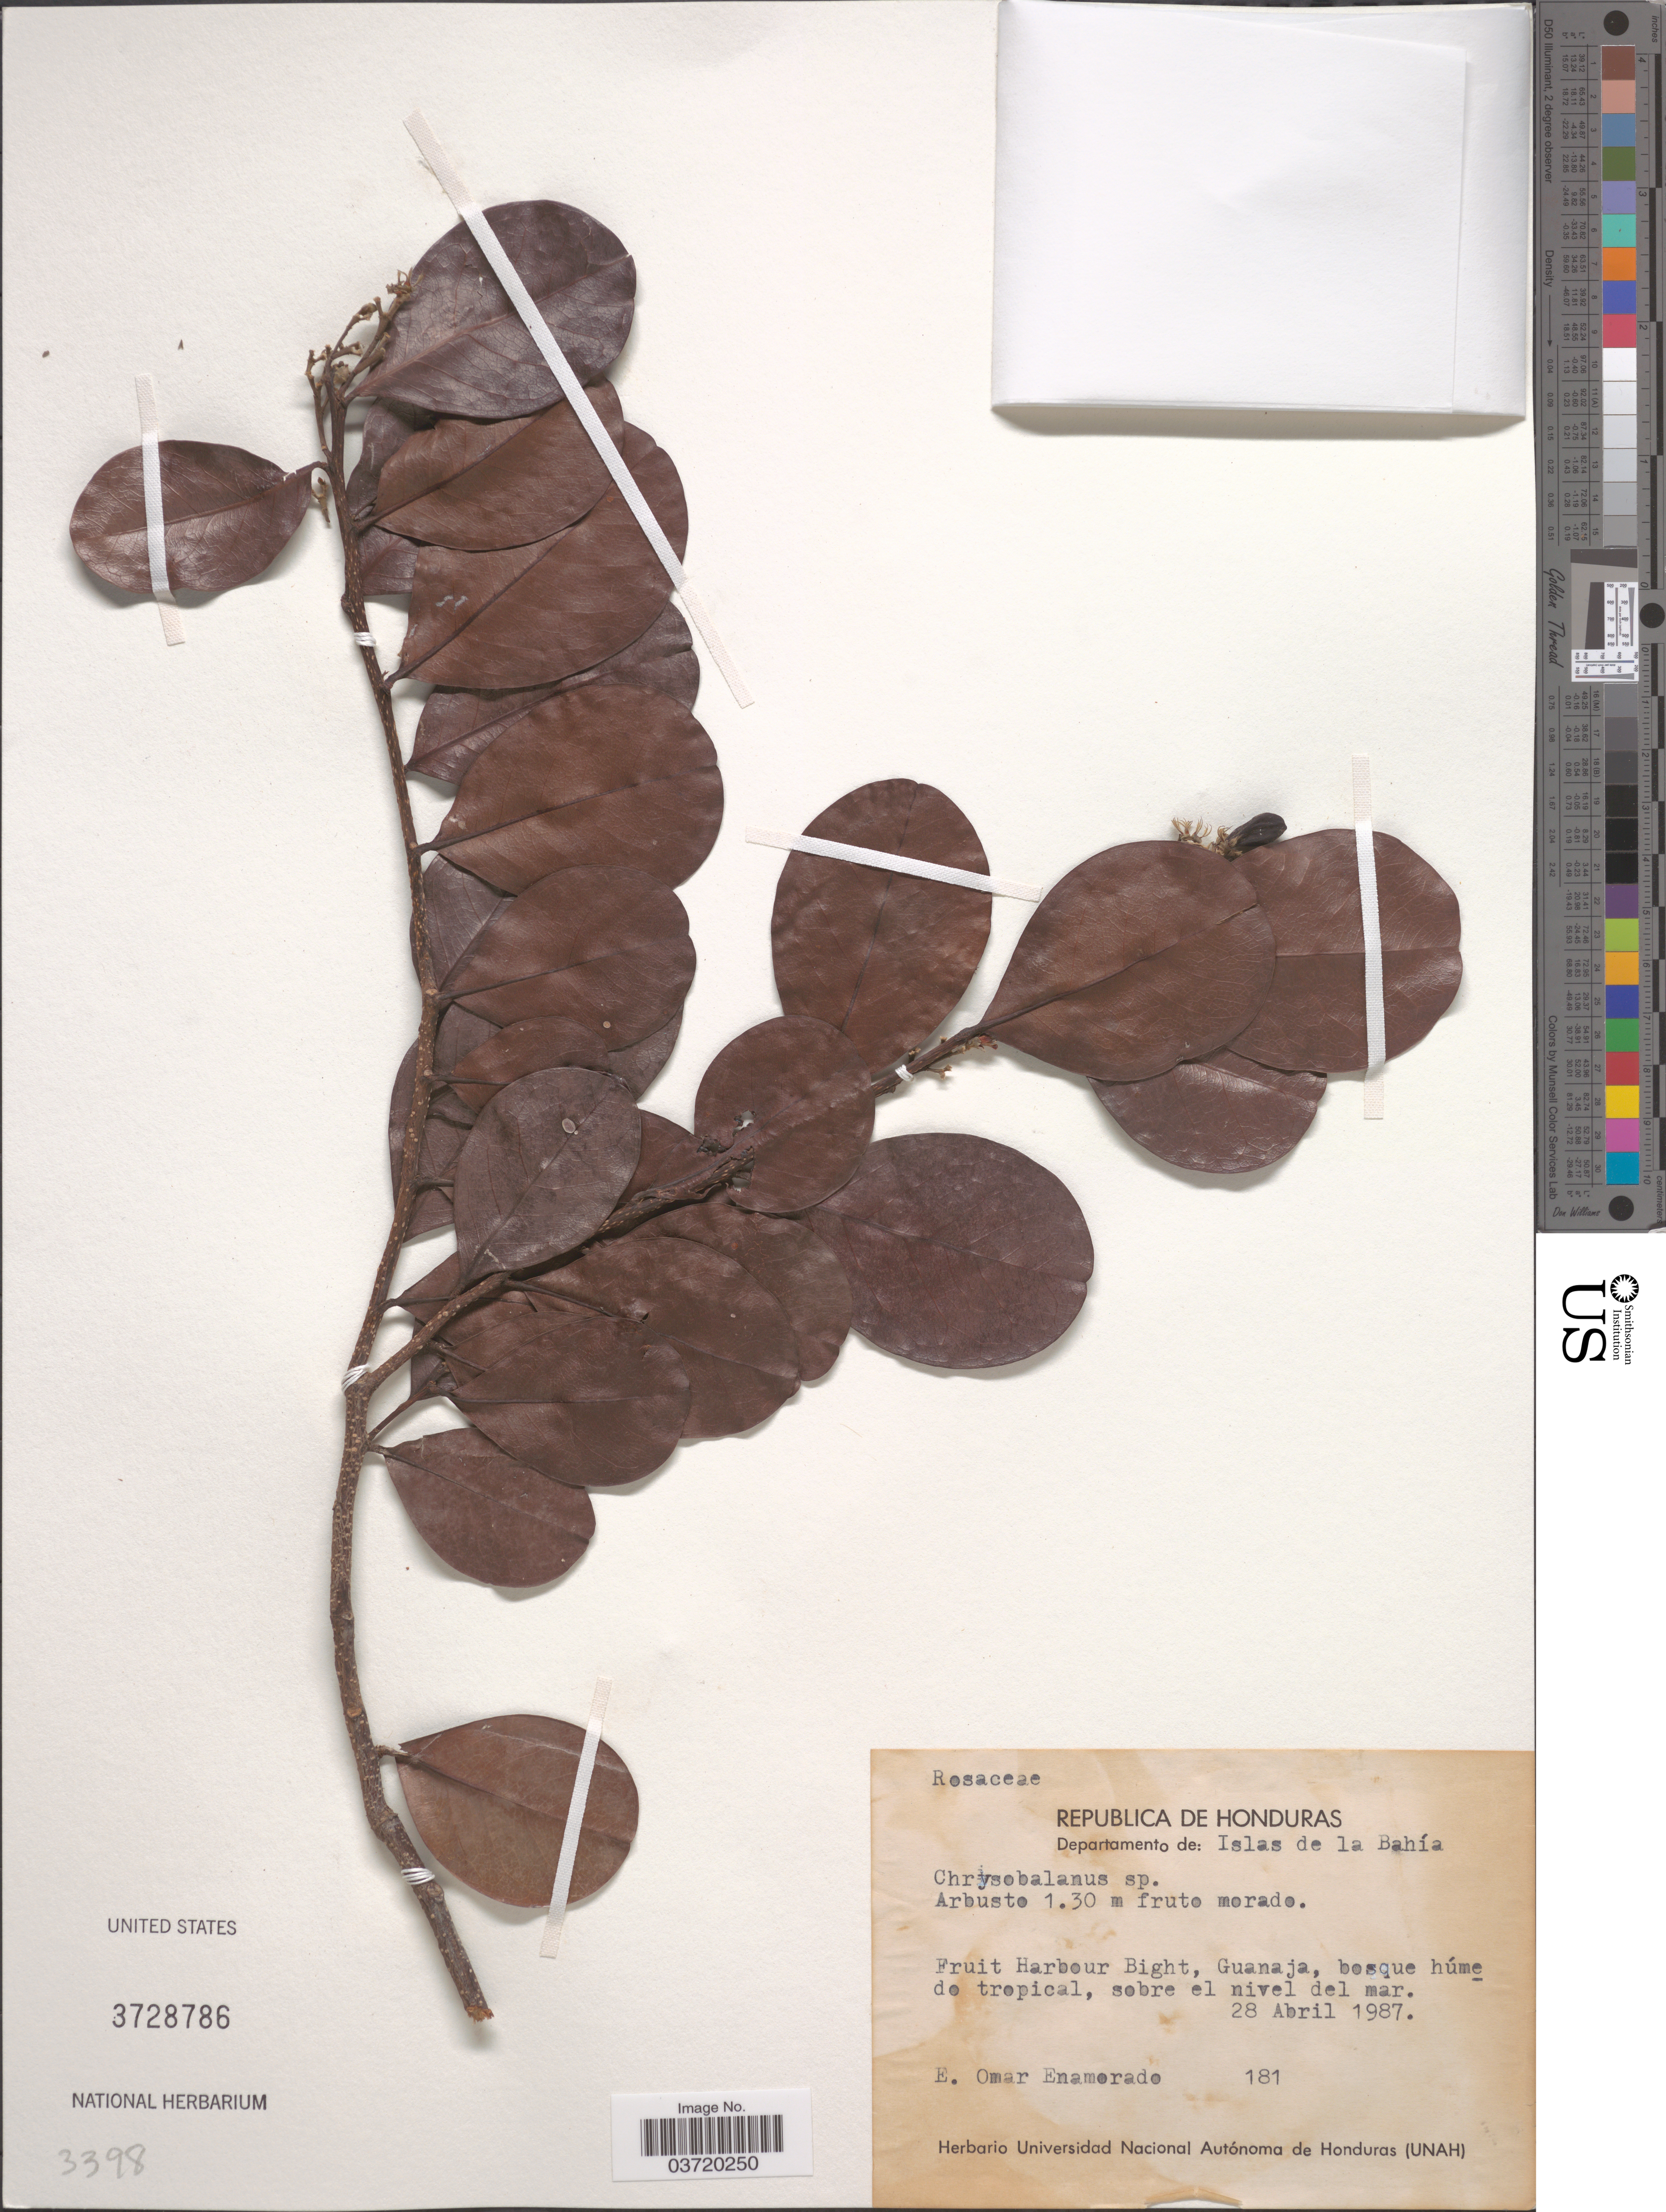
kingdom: Plantae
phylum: Tracheophyta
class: Magnoliopsida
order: Malpighiales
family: Chrysobalanaceae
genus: Chrysobalanus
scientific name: Chrysobalanus sp.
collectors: E. Enamorado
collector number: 181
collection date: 1987-04-28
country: Honduras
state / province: Islas de la Bahía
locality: Departamento de: Islas de la Bahía. Fruit Harbour Bight, Guanaja, bosque Húmedo tropical.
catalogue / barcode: US 3728786